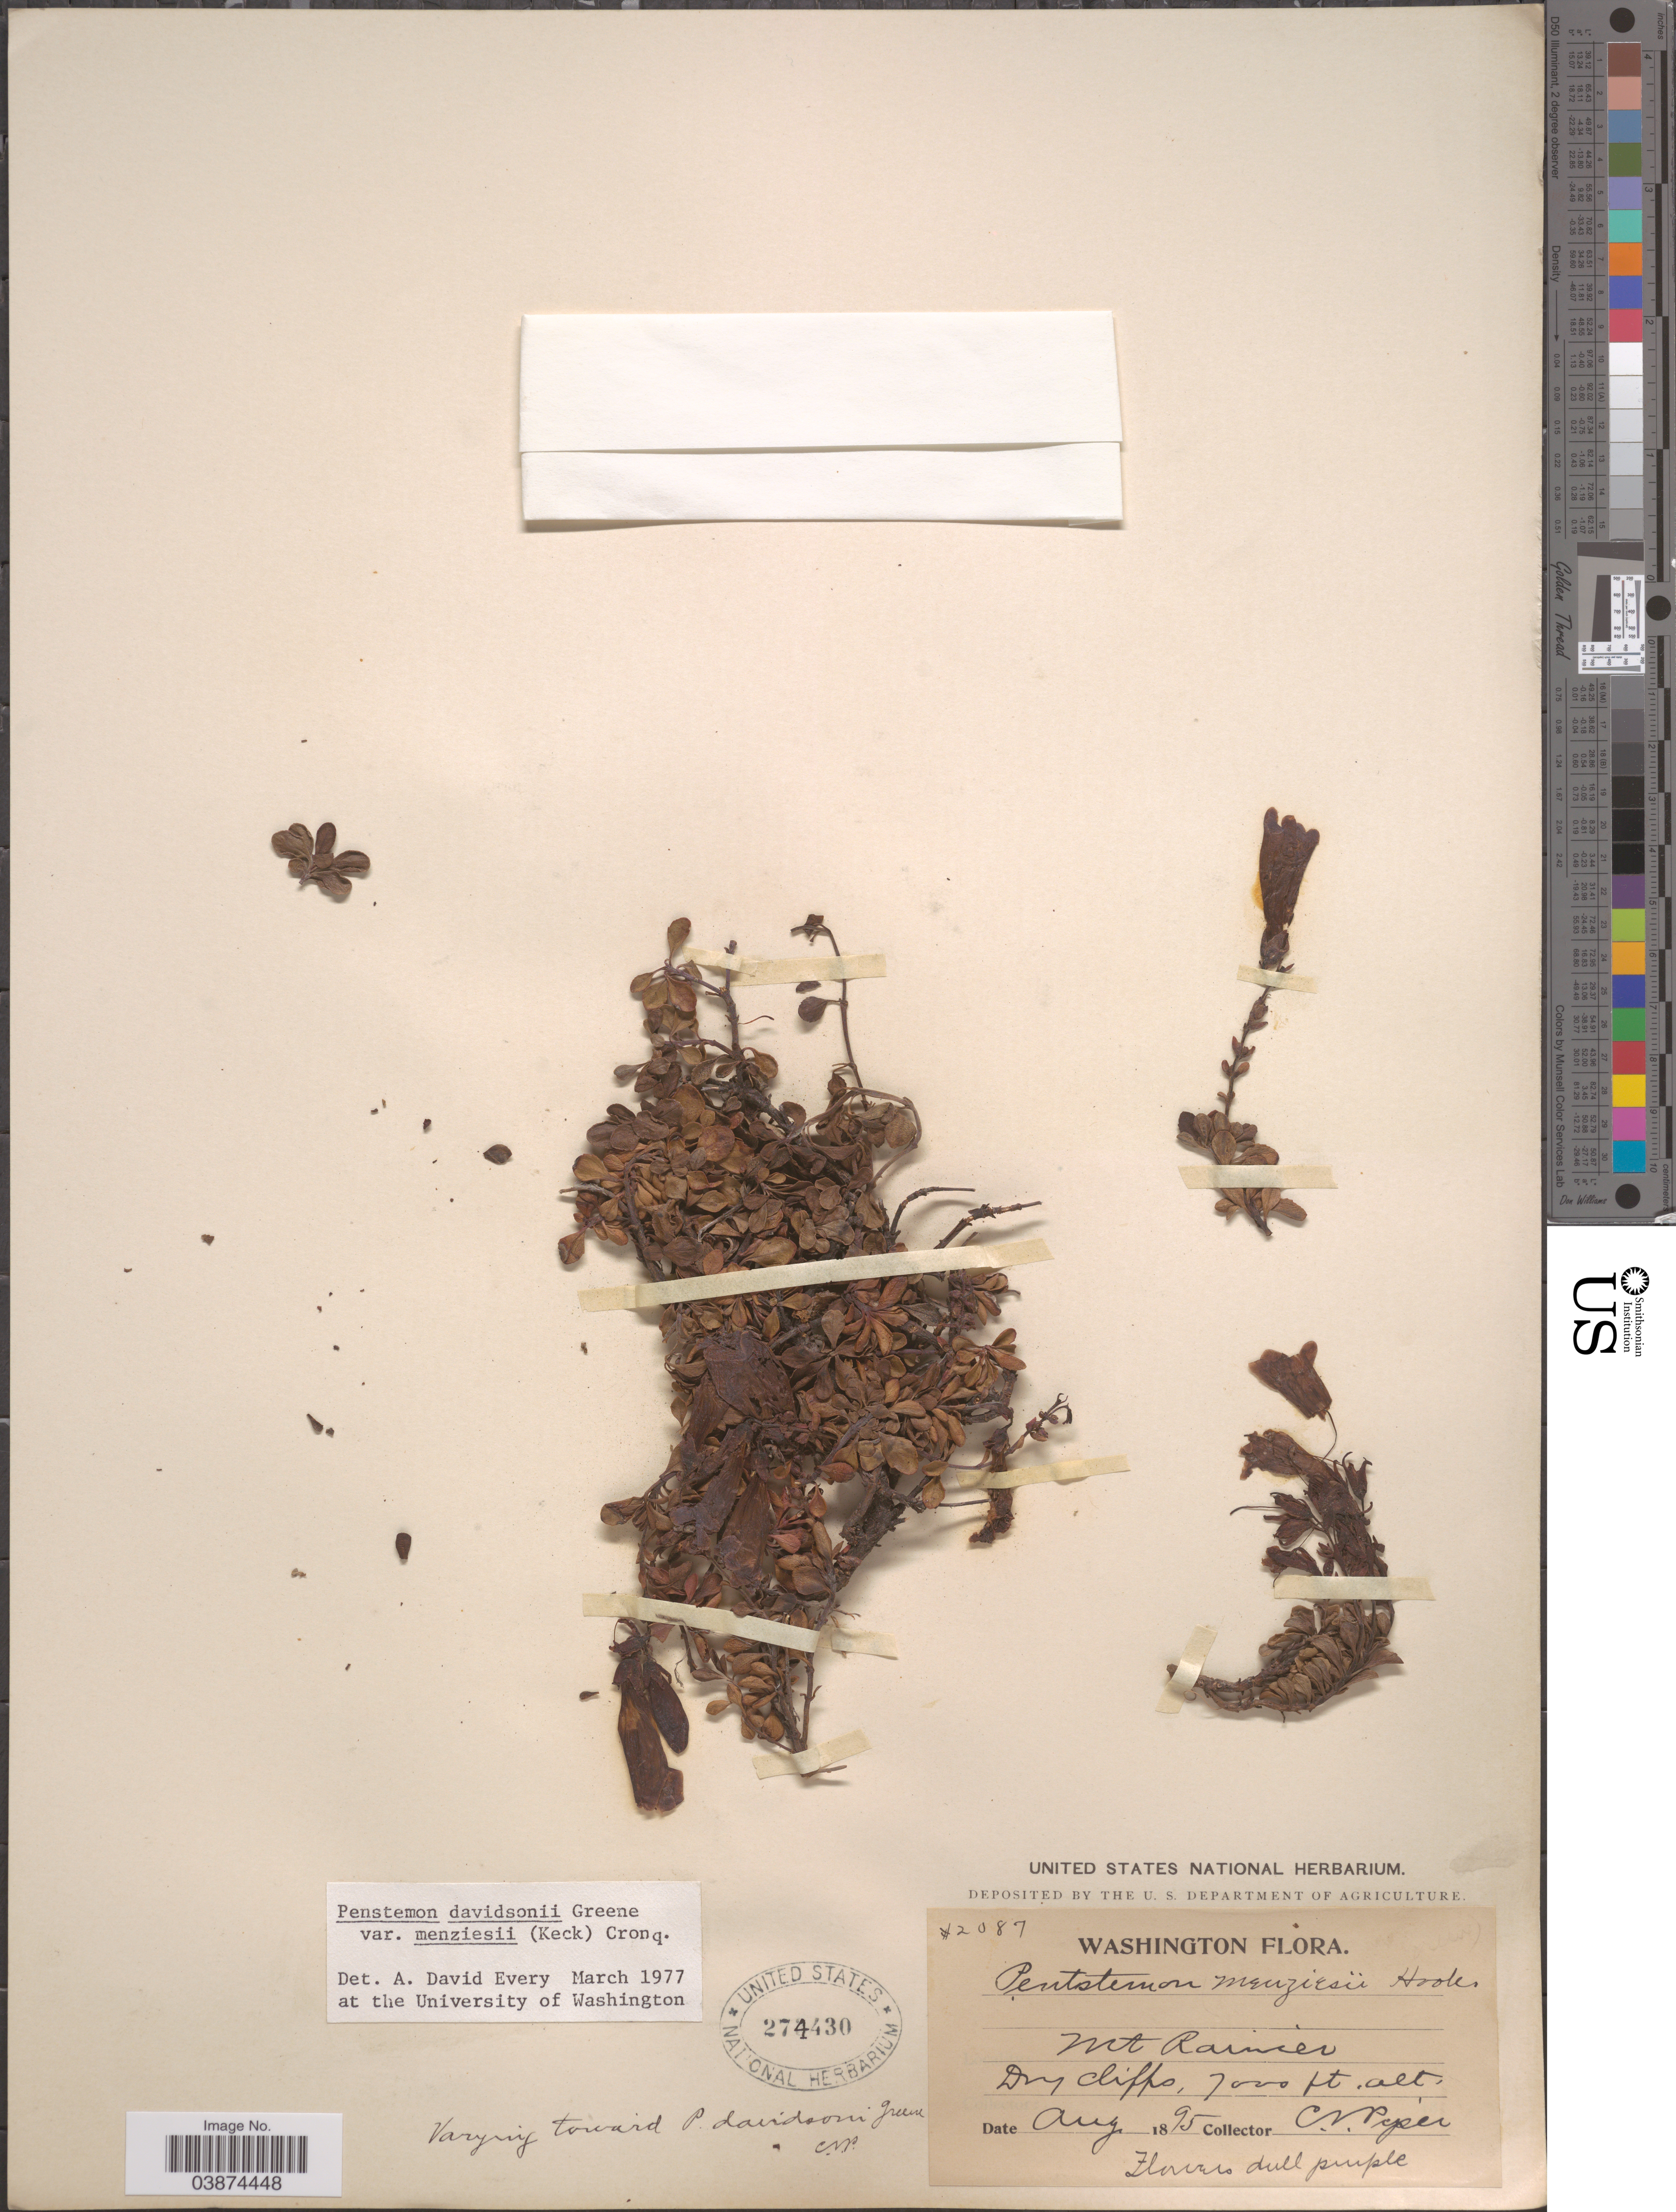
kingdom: Plantae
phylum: Tracheophyta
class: Magnoliopsida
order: Lamiales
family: Plantaginaceae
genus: Penstemon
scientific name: Penstemon davidsonii var. menziesii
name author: (D.D. Keck) Cronquist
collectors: C. V. Piper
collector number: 2087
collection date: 1895-08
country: United States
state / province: Washington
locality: Mt. Rainier.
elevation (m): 2134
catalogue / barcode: US 274430